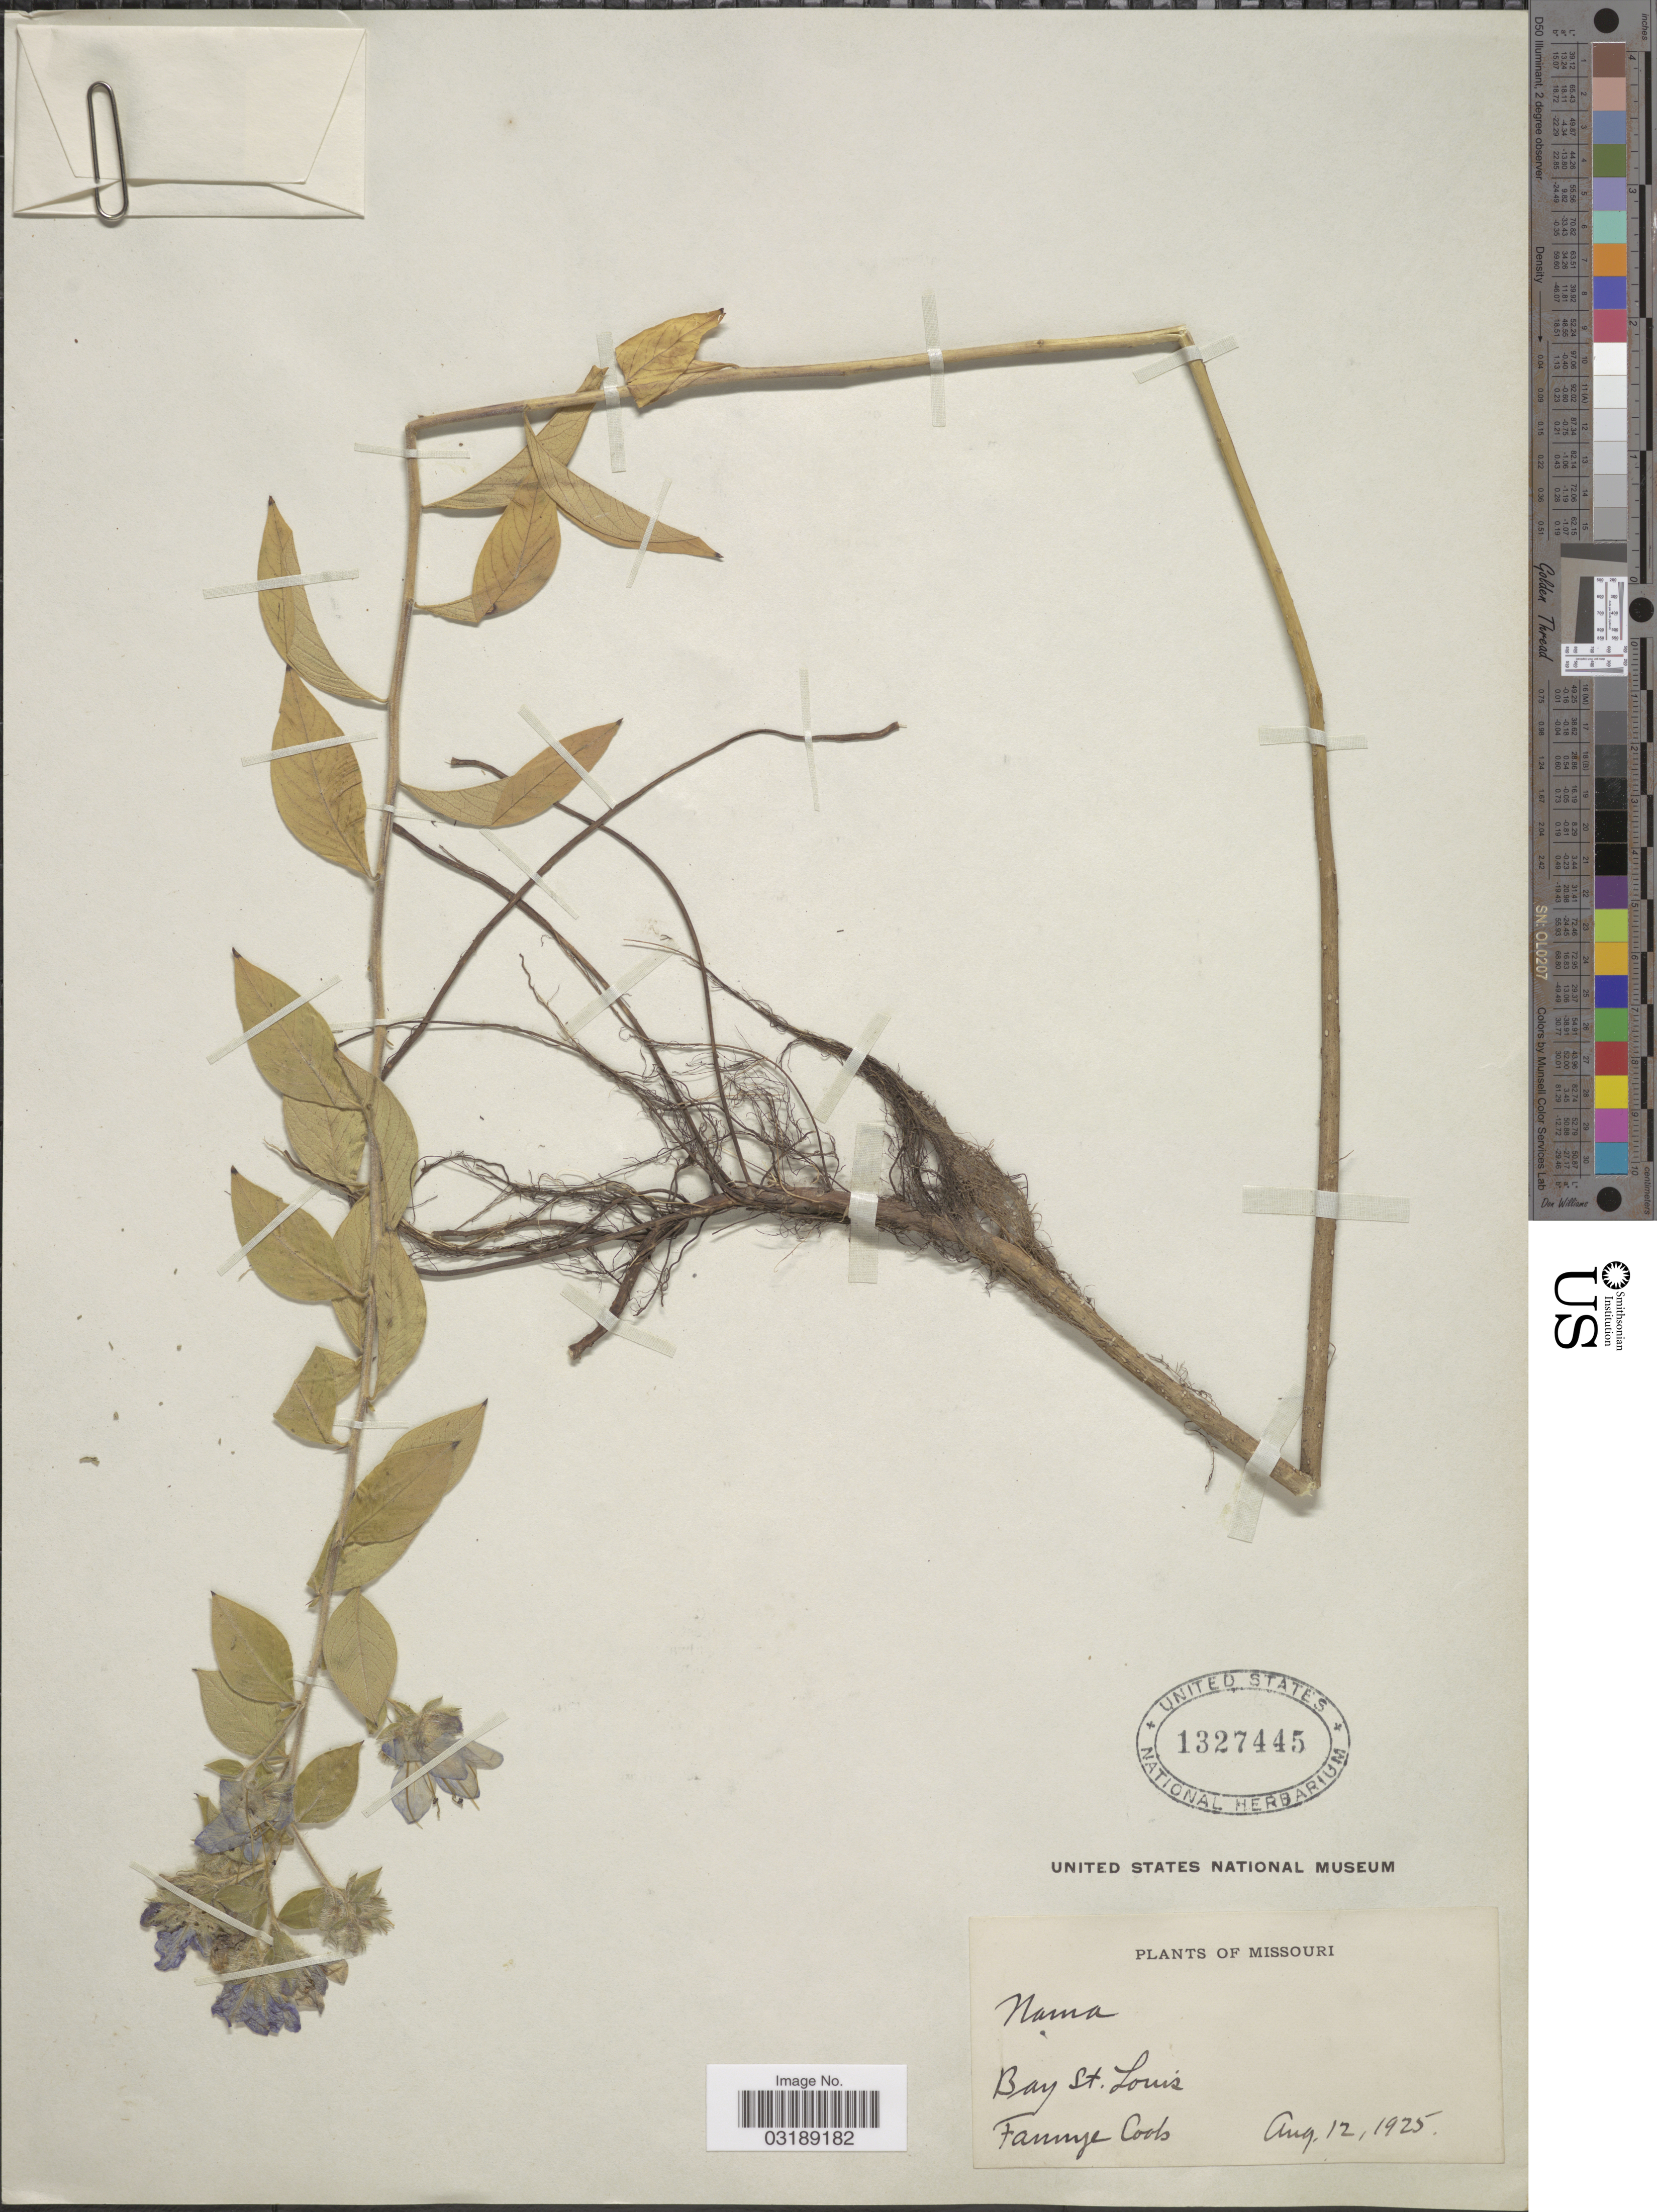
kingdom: Plantae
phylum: Tracheophyta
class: Magnoliopsida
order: Boraginales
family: Namaceae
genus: Nama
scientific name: Nama sp.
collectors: F. A. Cook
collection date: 1925-08-12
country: United States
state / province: Missouri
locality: Bay St. Louis.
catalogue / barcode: US 1327445